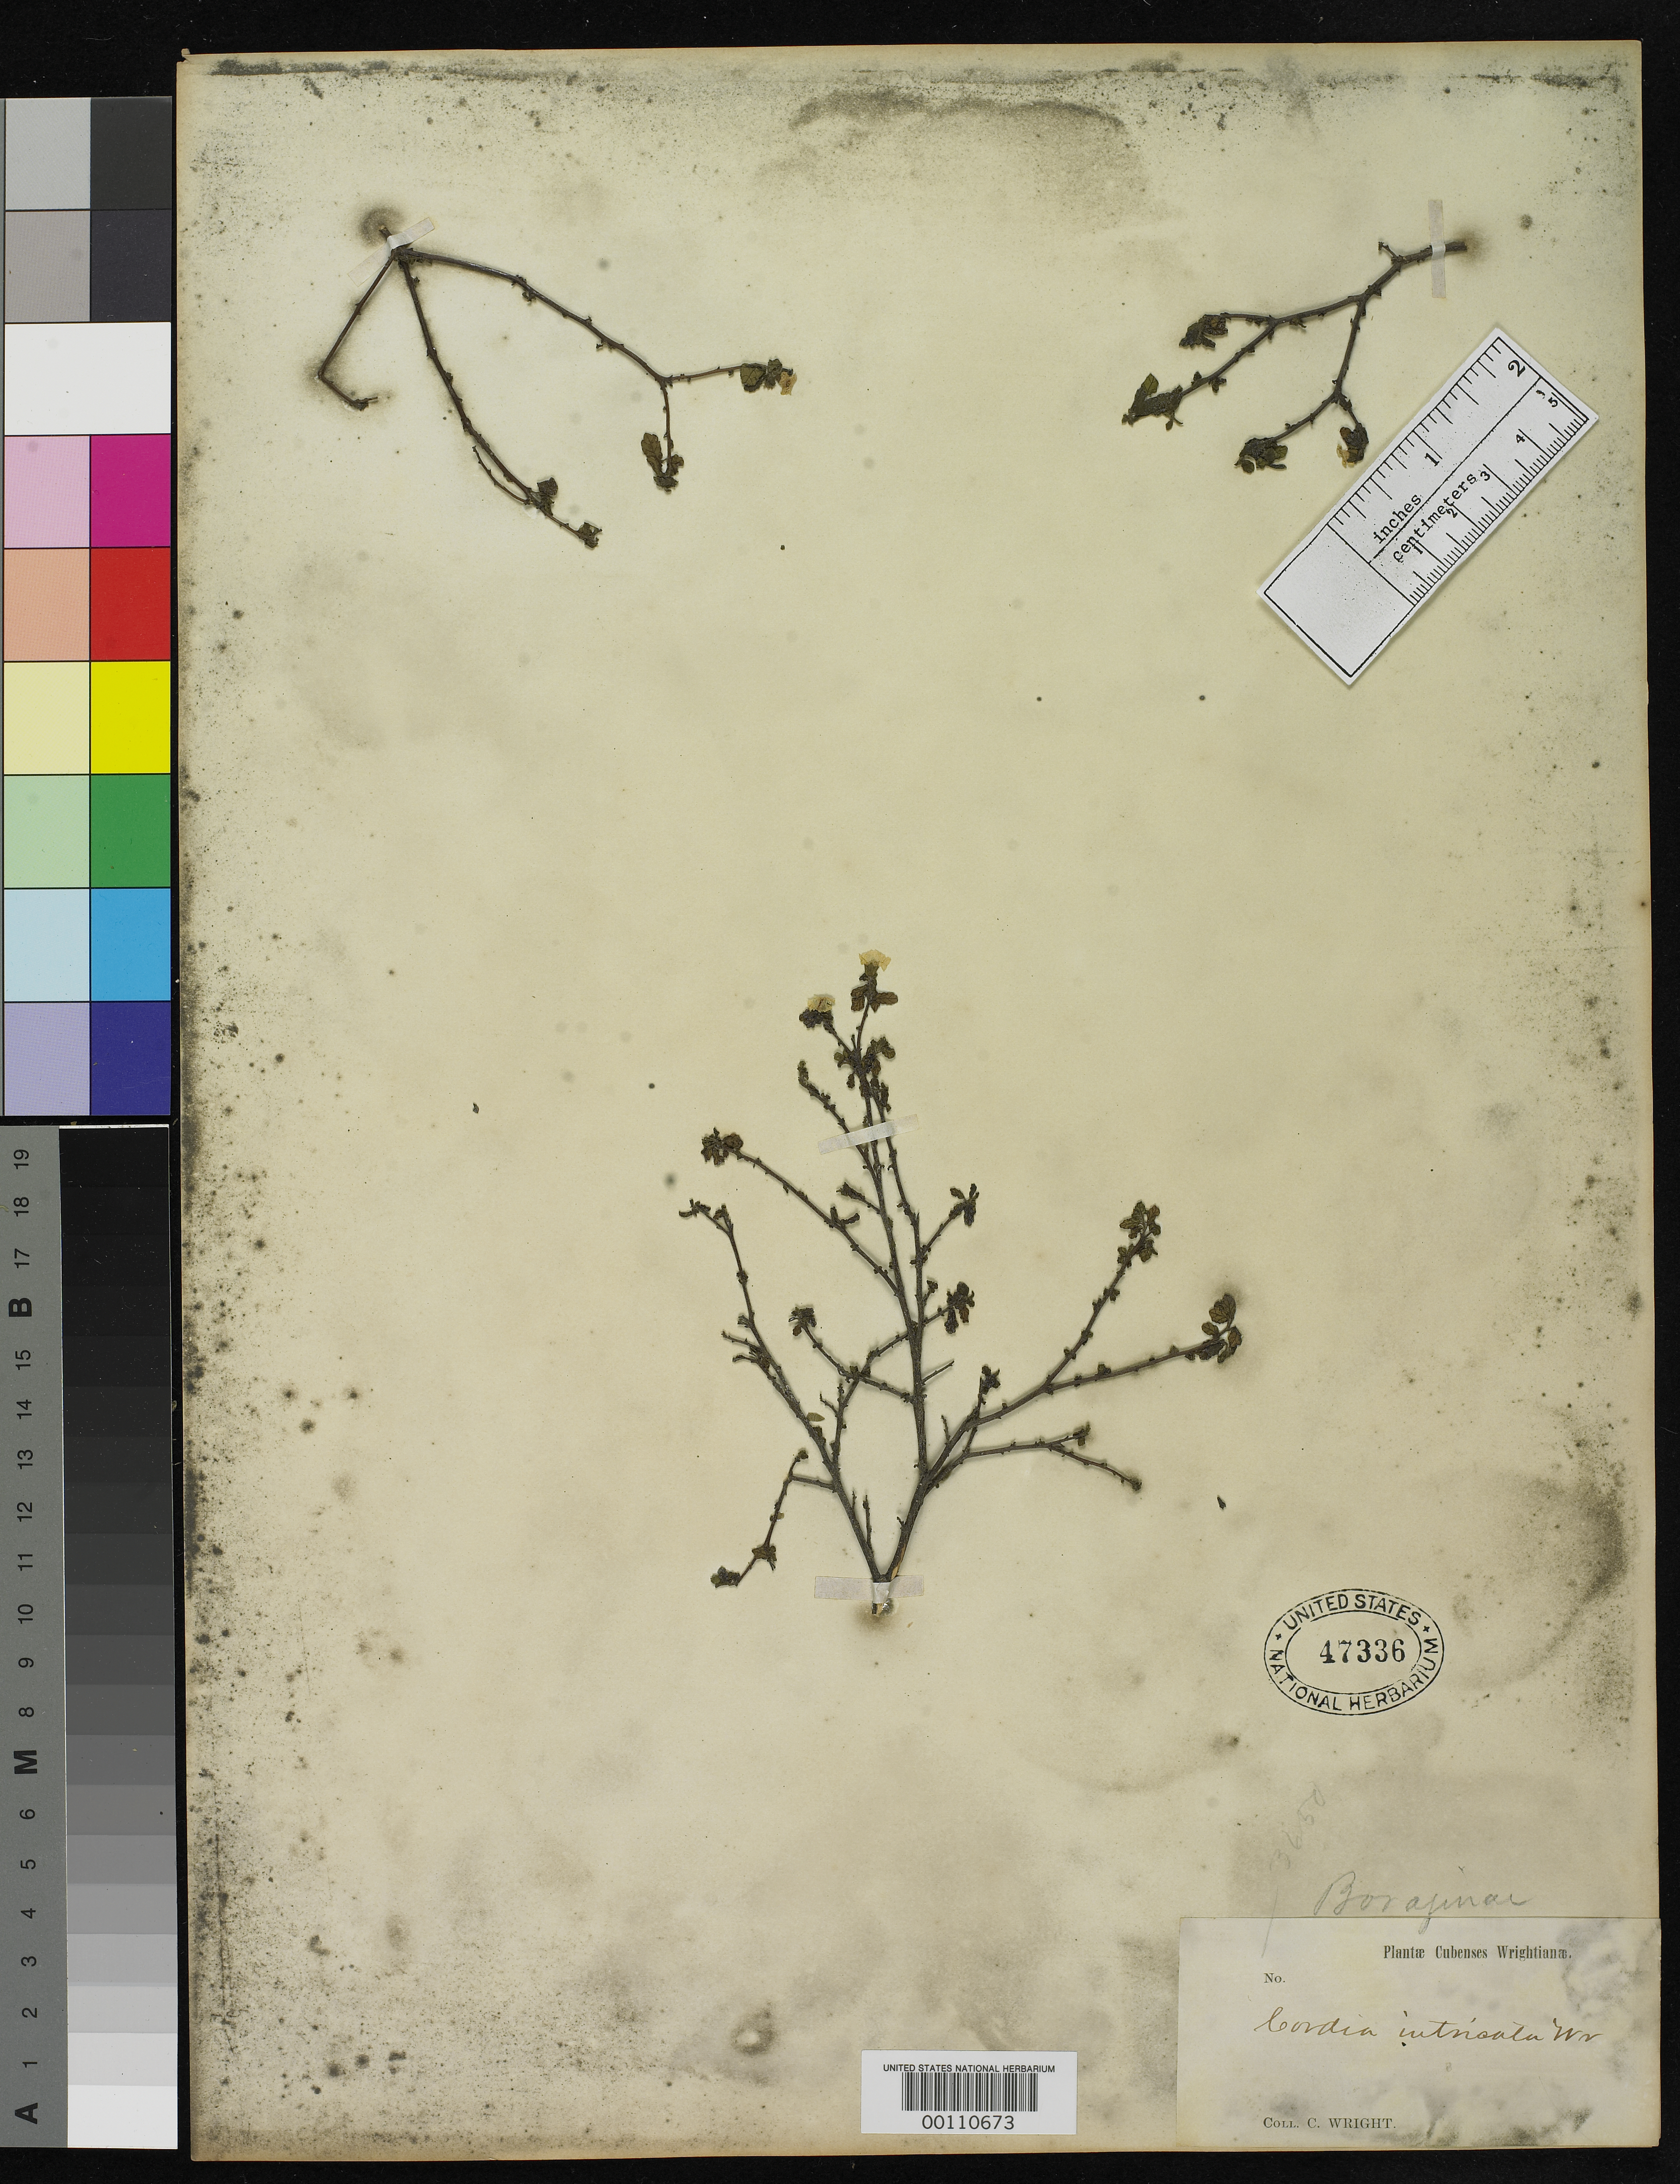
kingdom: Plantae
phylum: Tracheophyta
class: Magnoliopsida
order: Boraginales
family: Cordiaceae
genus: Cordia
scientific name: Cordia intricata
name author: C. Wright in Sauvalle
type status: Isotype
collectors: C. Wright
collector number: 3650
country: Cuba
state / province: Las Villas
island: Greater Antilles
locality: Trinidad.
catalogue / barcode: US 47336